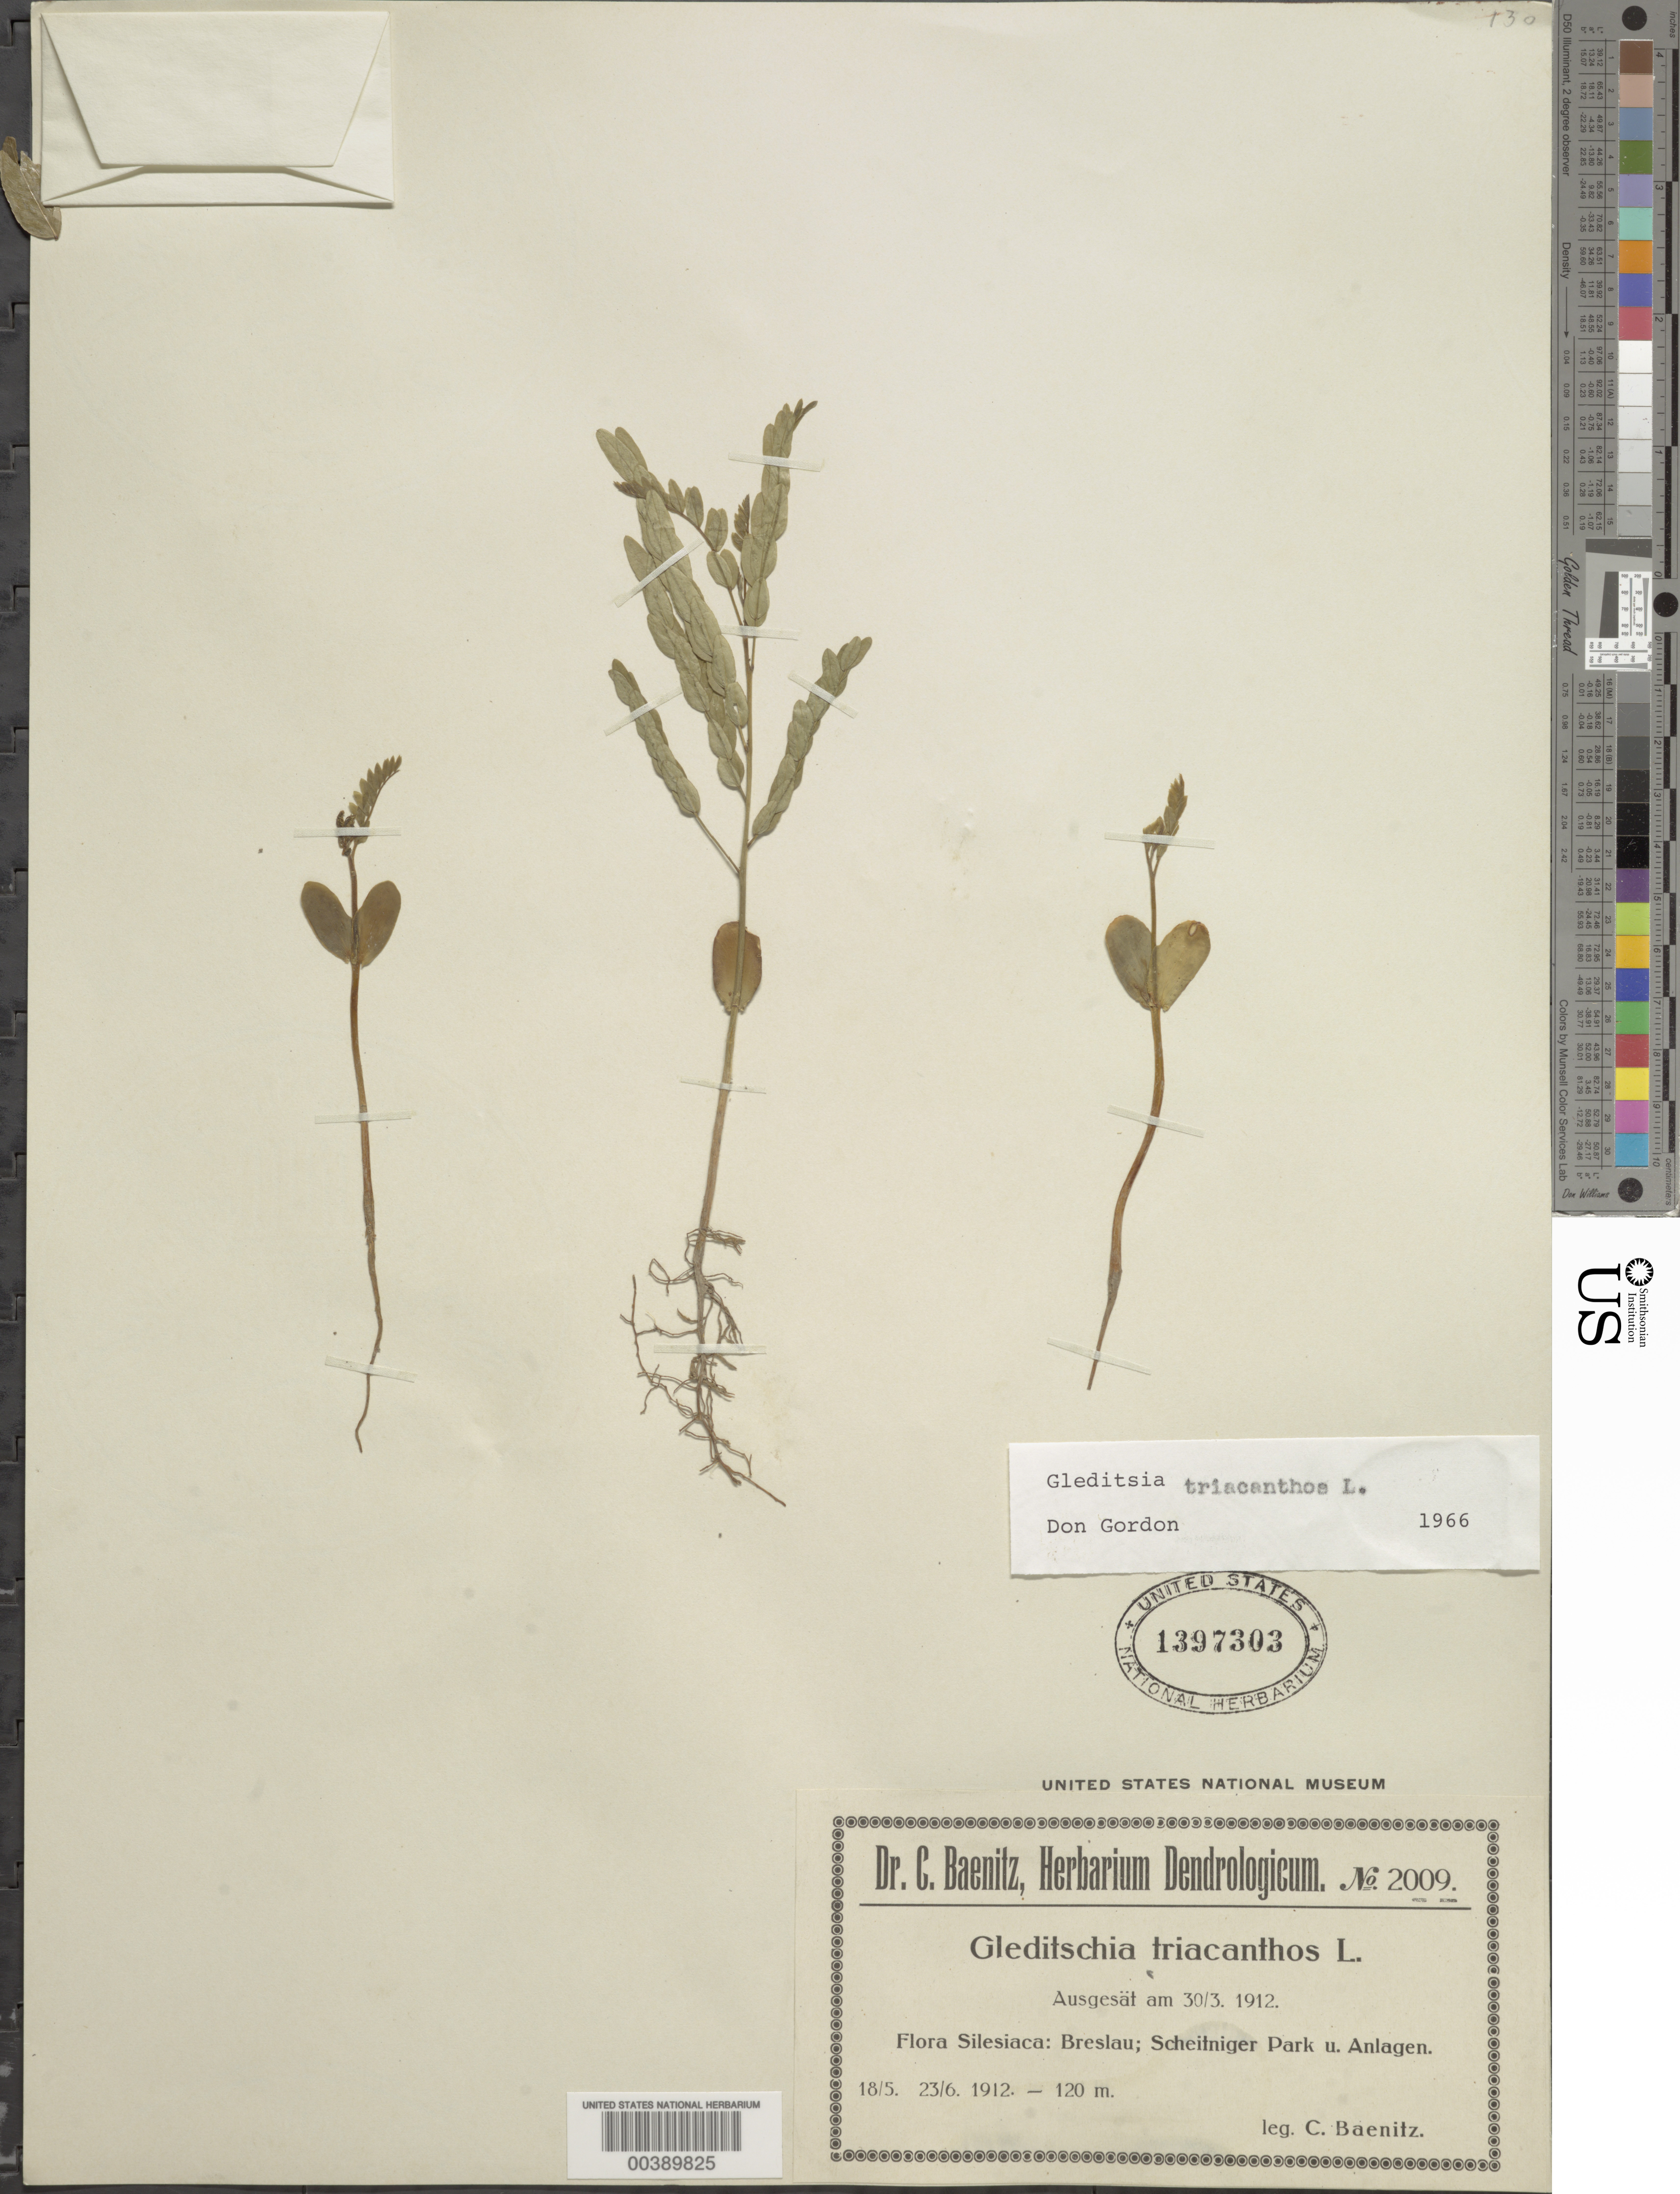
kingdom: Plantae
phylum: Tracheophyta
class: Magnoliopsida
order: Fabales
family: Fabaceae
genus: Gleditsia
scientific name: Gleditsia triacanthos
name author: L.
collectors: C. G. Baenitz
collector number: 2009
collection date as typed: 18 May 1912 and 23 Jun 1912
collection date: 1912-05-18,1912-06-23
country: Poland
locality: Breslau; scheitniger park u. anlagen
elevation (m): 120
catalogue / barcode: US 1397303